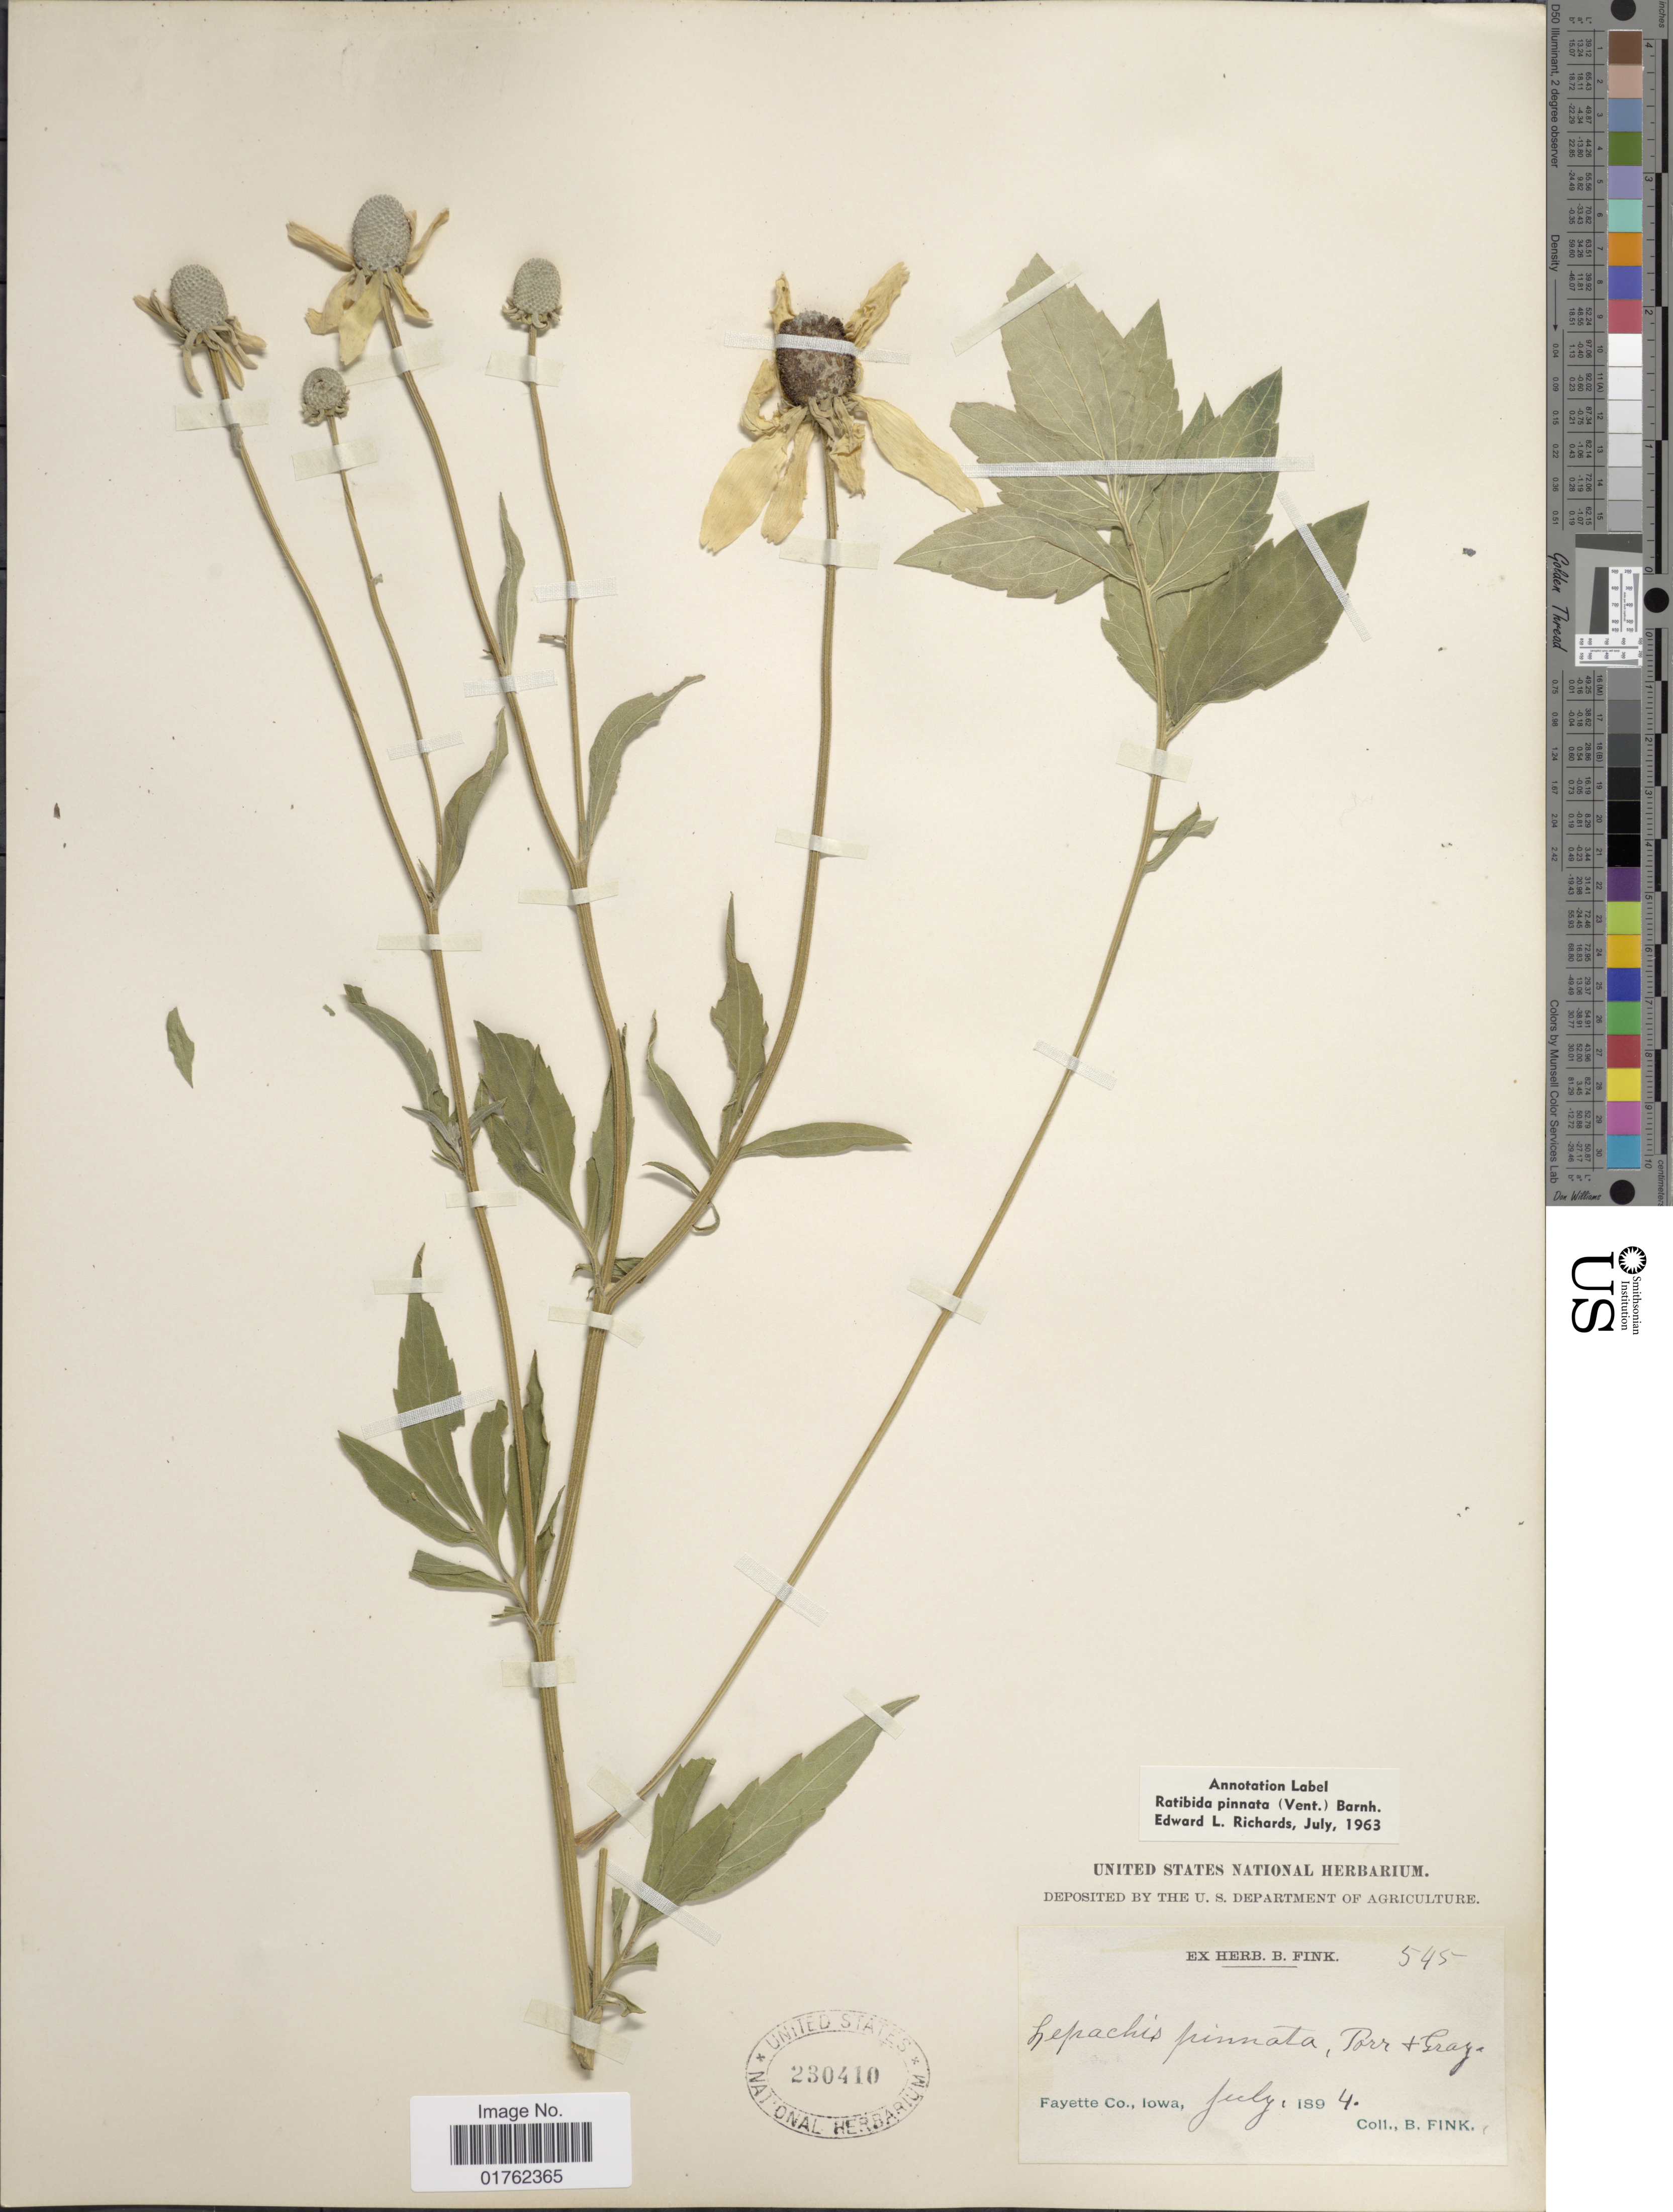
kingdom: Plantae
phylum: Tracheophyta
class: Magnoliopsida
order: Asterales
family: Asteraceae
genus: Ratibida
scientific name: Ratibida pinnata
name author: (Vent.) Barnhart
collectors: B. Fink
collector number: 545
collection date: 1894-07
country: United States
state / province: Iowa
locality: Fayette Co.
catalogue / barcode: US 230410